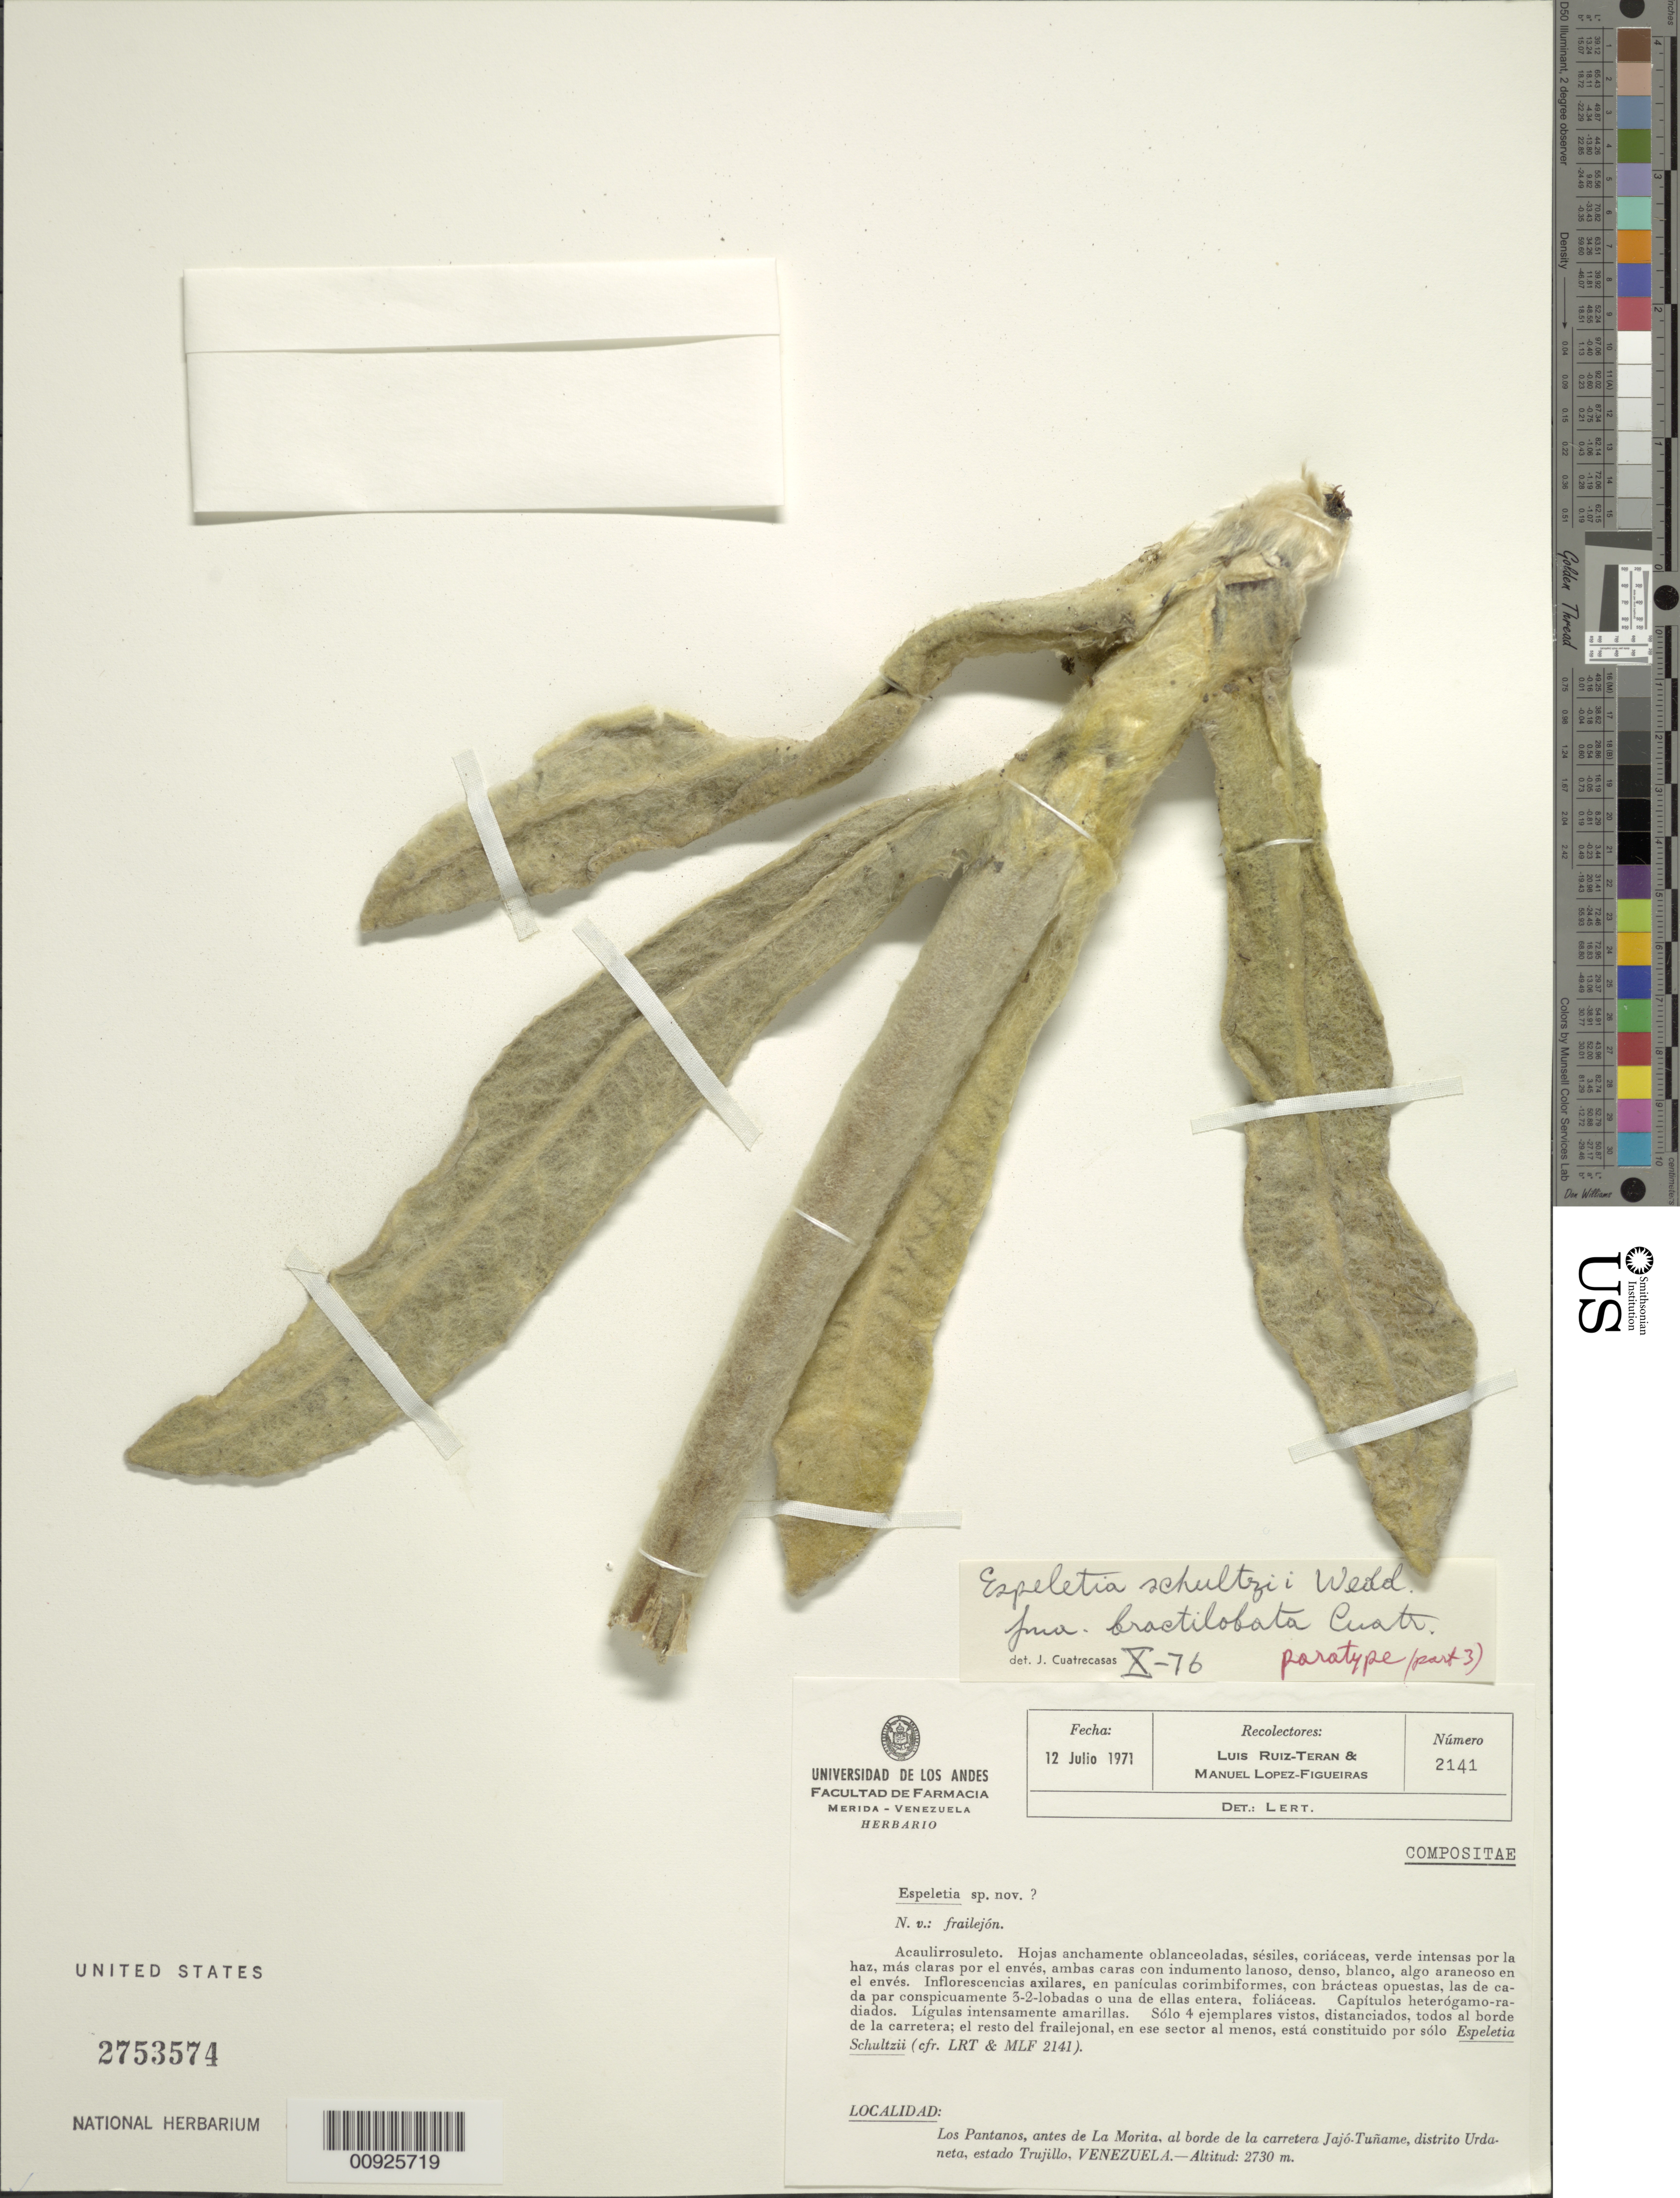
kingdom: Plantae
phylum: Tracheophyta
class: Magnoliopsida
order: Asterales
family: Asteraceae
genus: Espeletia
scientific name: Espeletia schultzii var. bractilobata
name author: Cuatrec.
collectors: L. E. Ruíz-Terán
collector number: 2141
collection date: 1971-07-12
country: Venezuela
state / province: Trujillo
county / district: Urdaneta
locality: Los Pantanos, antes de la Morita, al borde de la carretera Jajó-Tuñame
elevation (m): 2730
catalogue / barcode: US 2753574